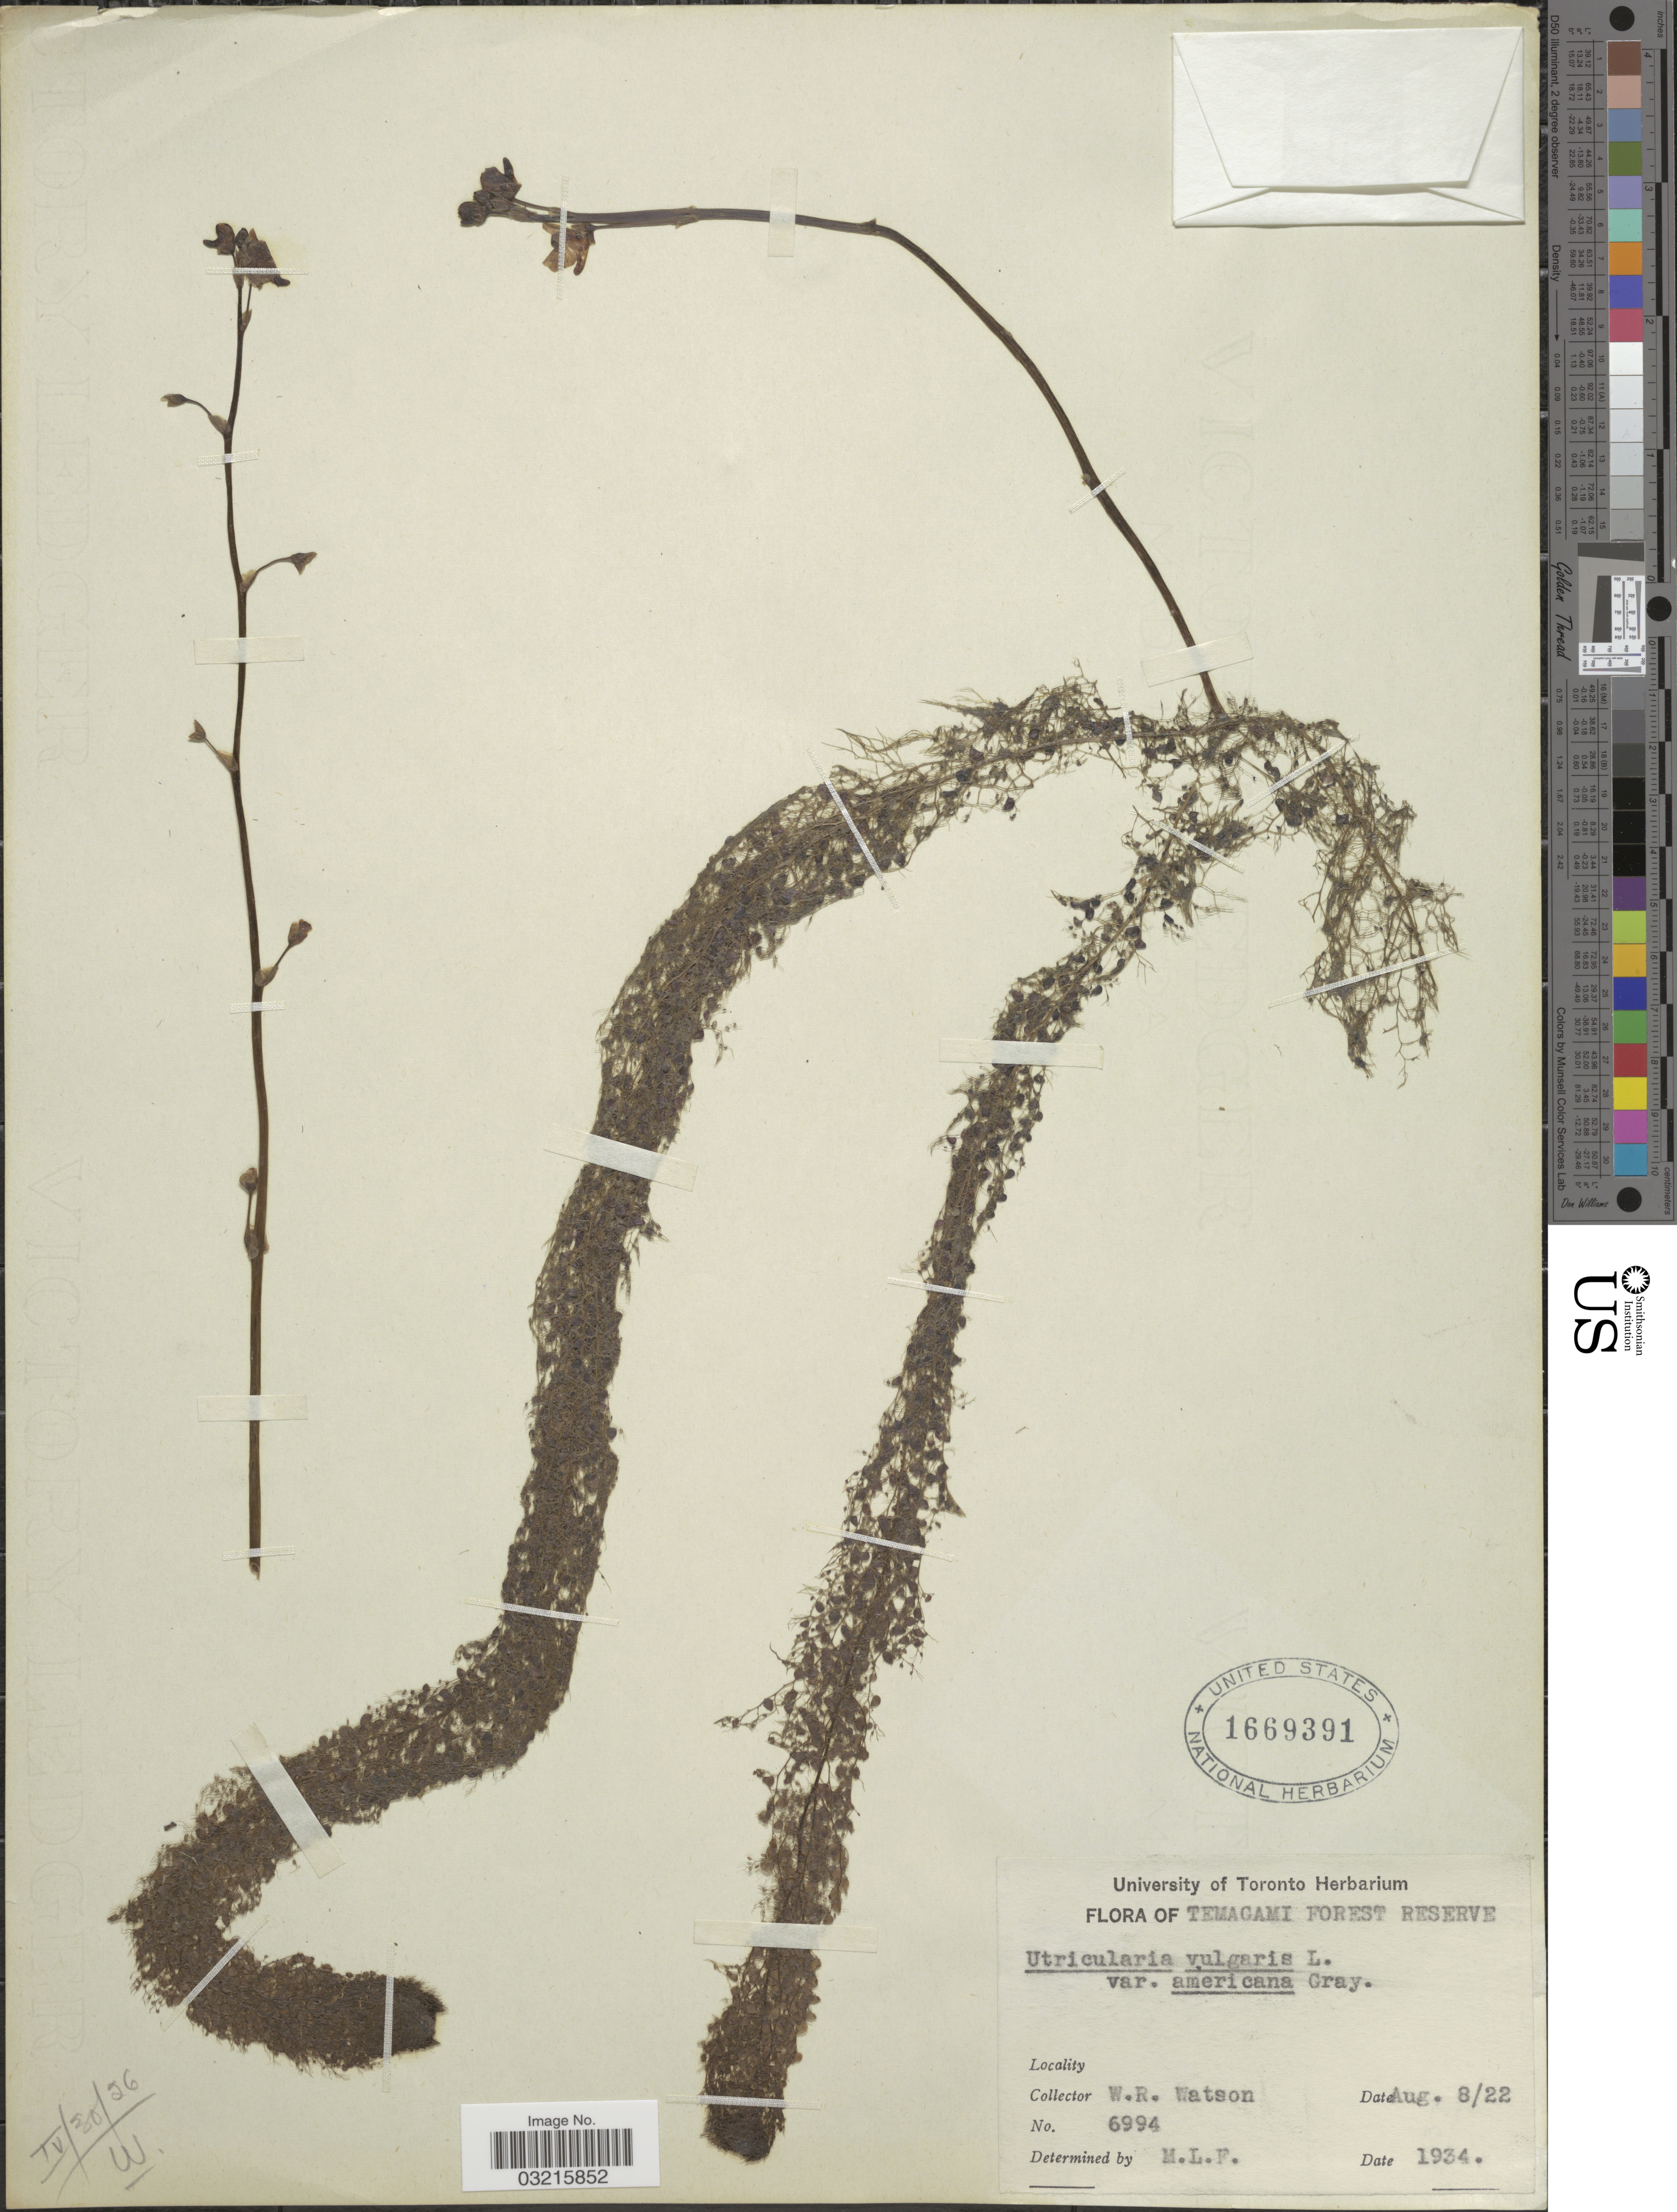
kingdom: Plantae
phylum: Tracheophyta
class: Magnoliopsida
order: Lamiales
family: Lentibulariaceae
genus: Utricularia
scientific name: Utricularia vulgaris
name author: L.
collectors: W. R. Watson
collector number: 6994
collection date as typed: Transcribed d/m/y: 8/8/22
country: Canada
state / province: Ontario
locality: Temagami Forest Reserve.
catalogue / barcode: US 1669391